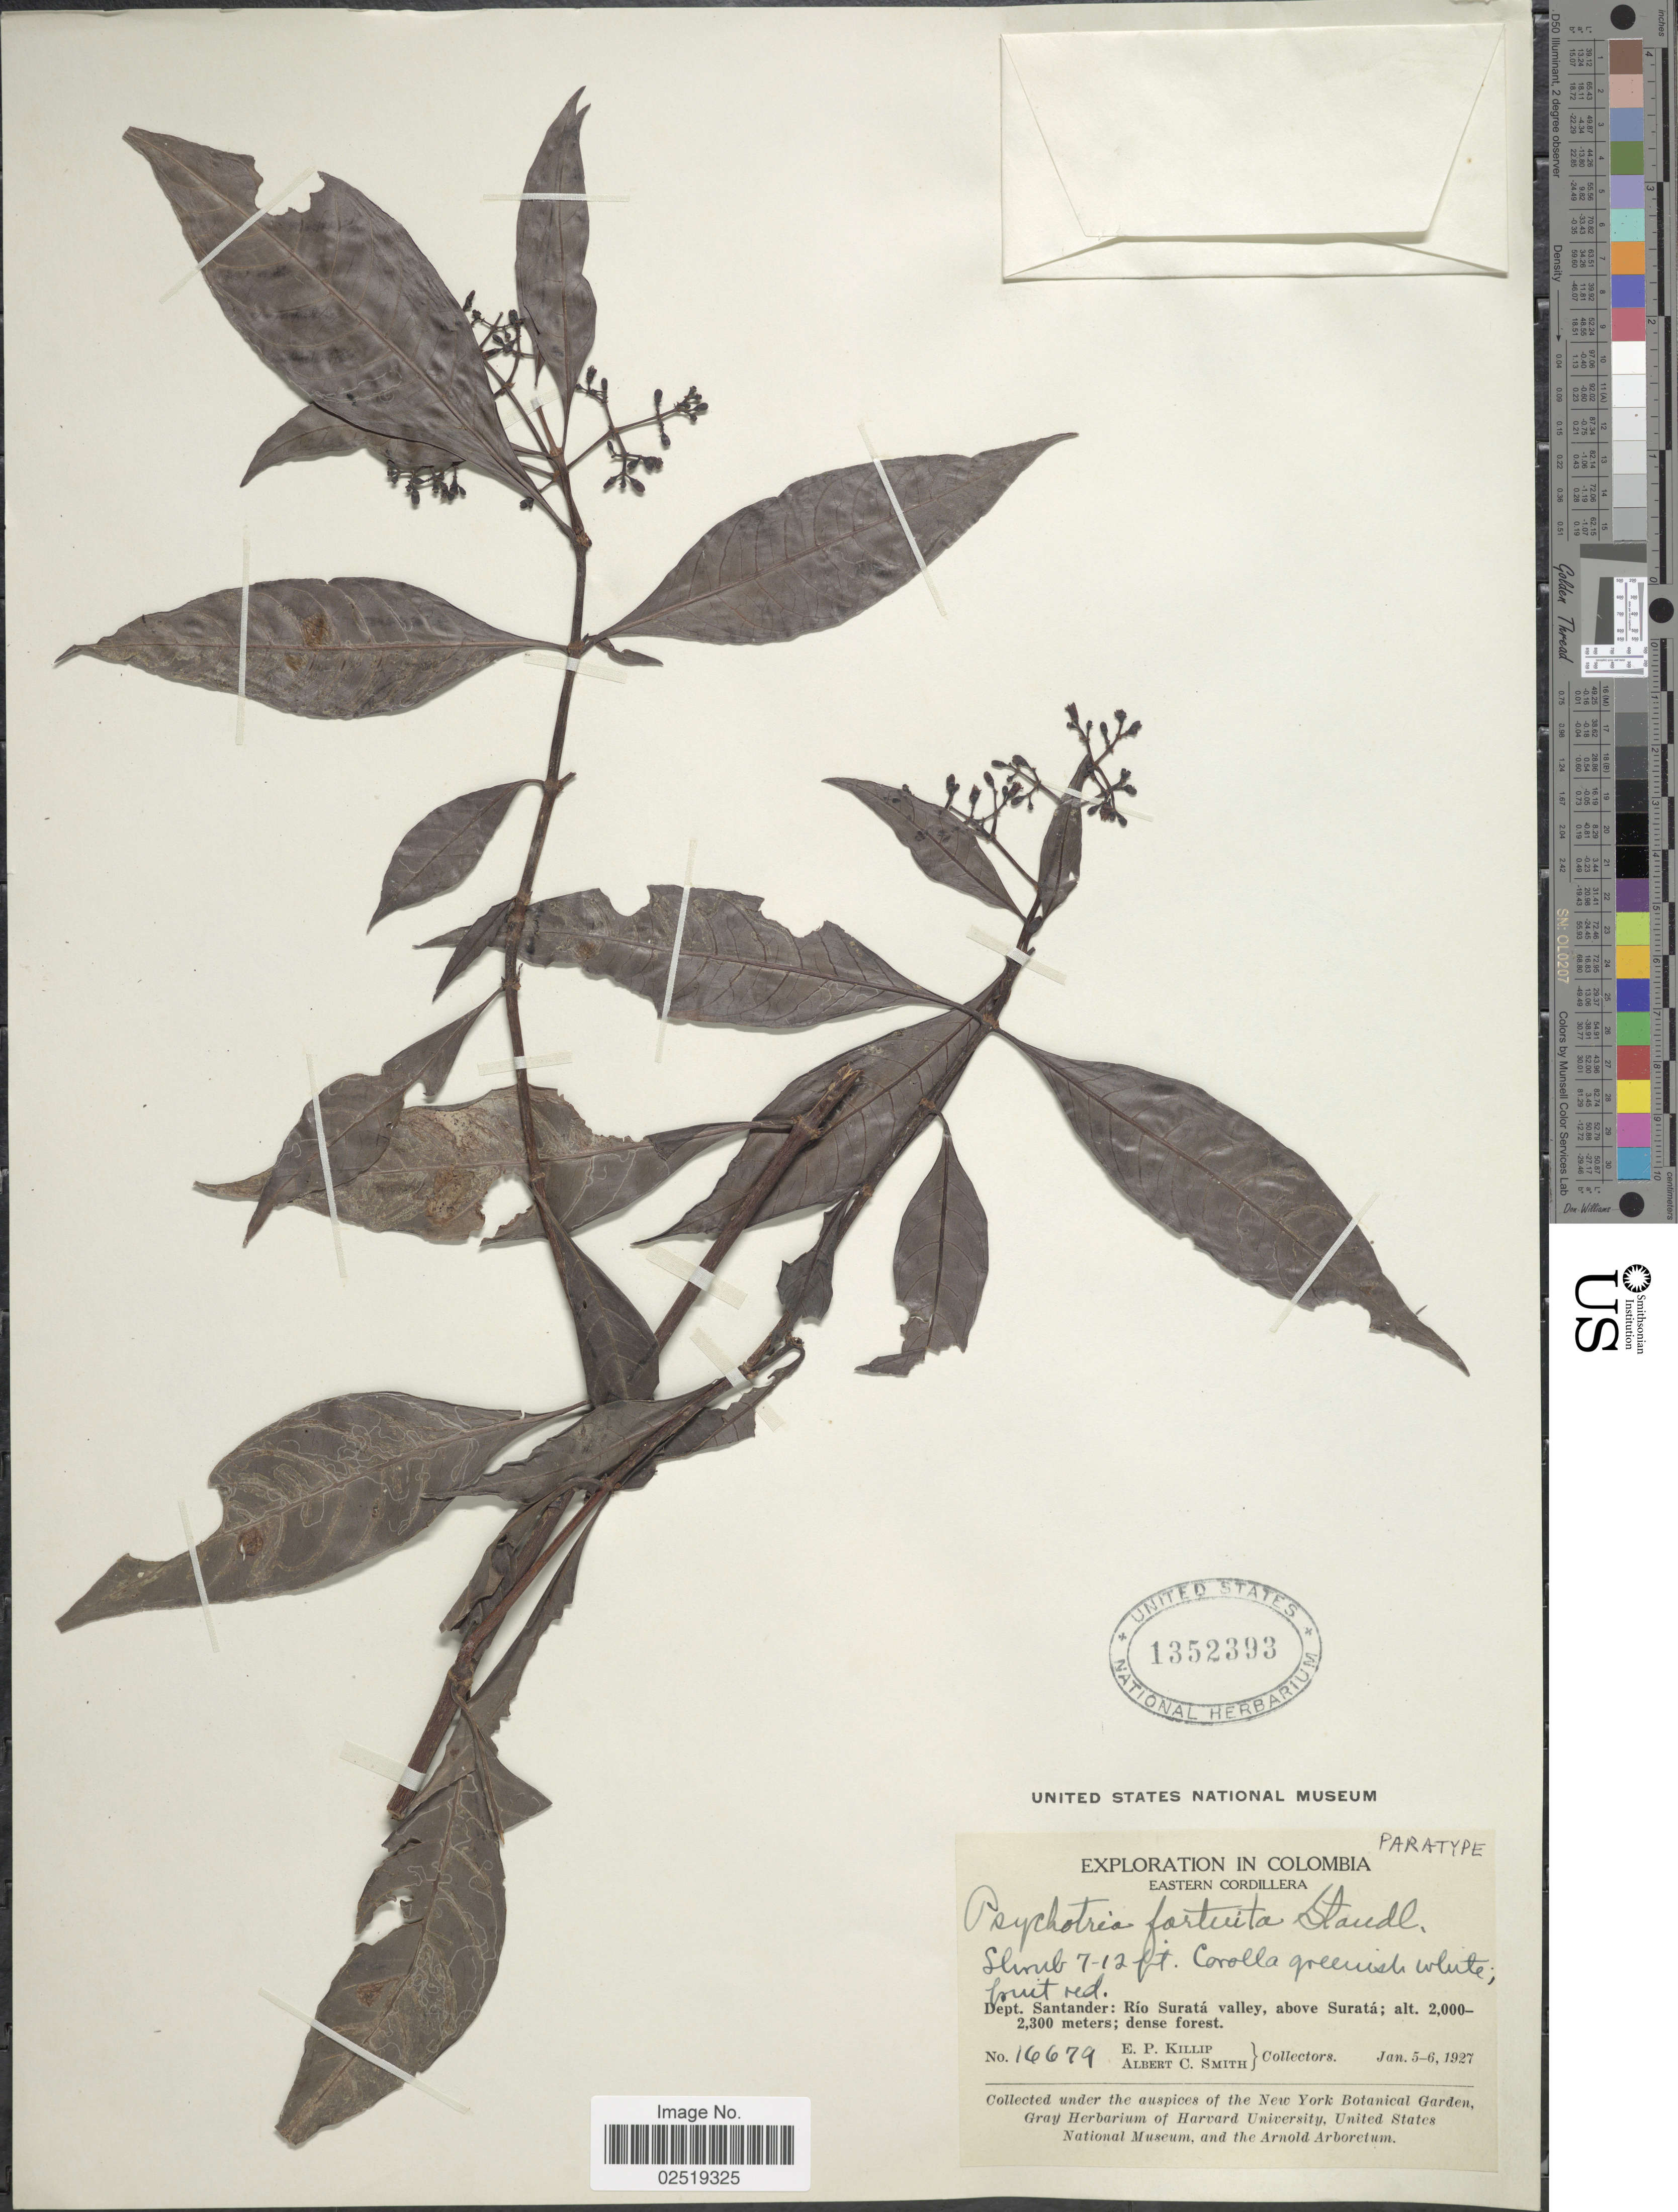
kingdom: Plantae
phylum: Tracheophyta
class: Magnoliopsida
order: Gentianales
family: Rubiaceae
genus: Psychotria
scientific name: Psychotria fortuita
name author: Standl.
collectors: E. P. Killip & A. C. Smith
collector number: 16679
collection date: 1927-01-05/1927-01-06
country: Colombia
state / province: Santander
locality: Eastern Cordillera. Dept. Santander: Rio Surata valley, above Surata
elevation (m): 2000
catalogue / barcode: US 1352393